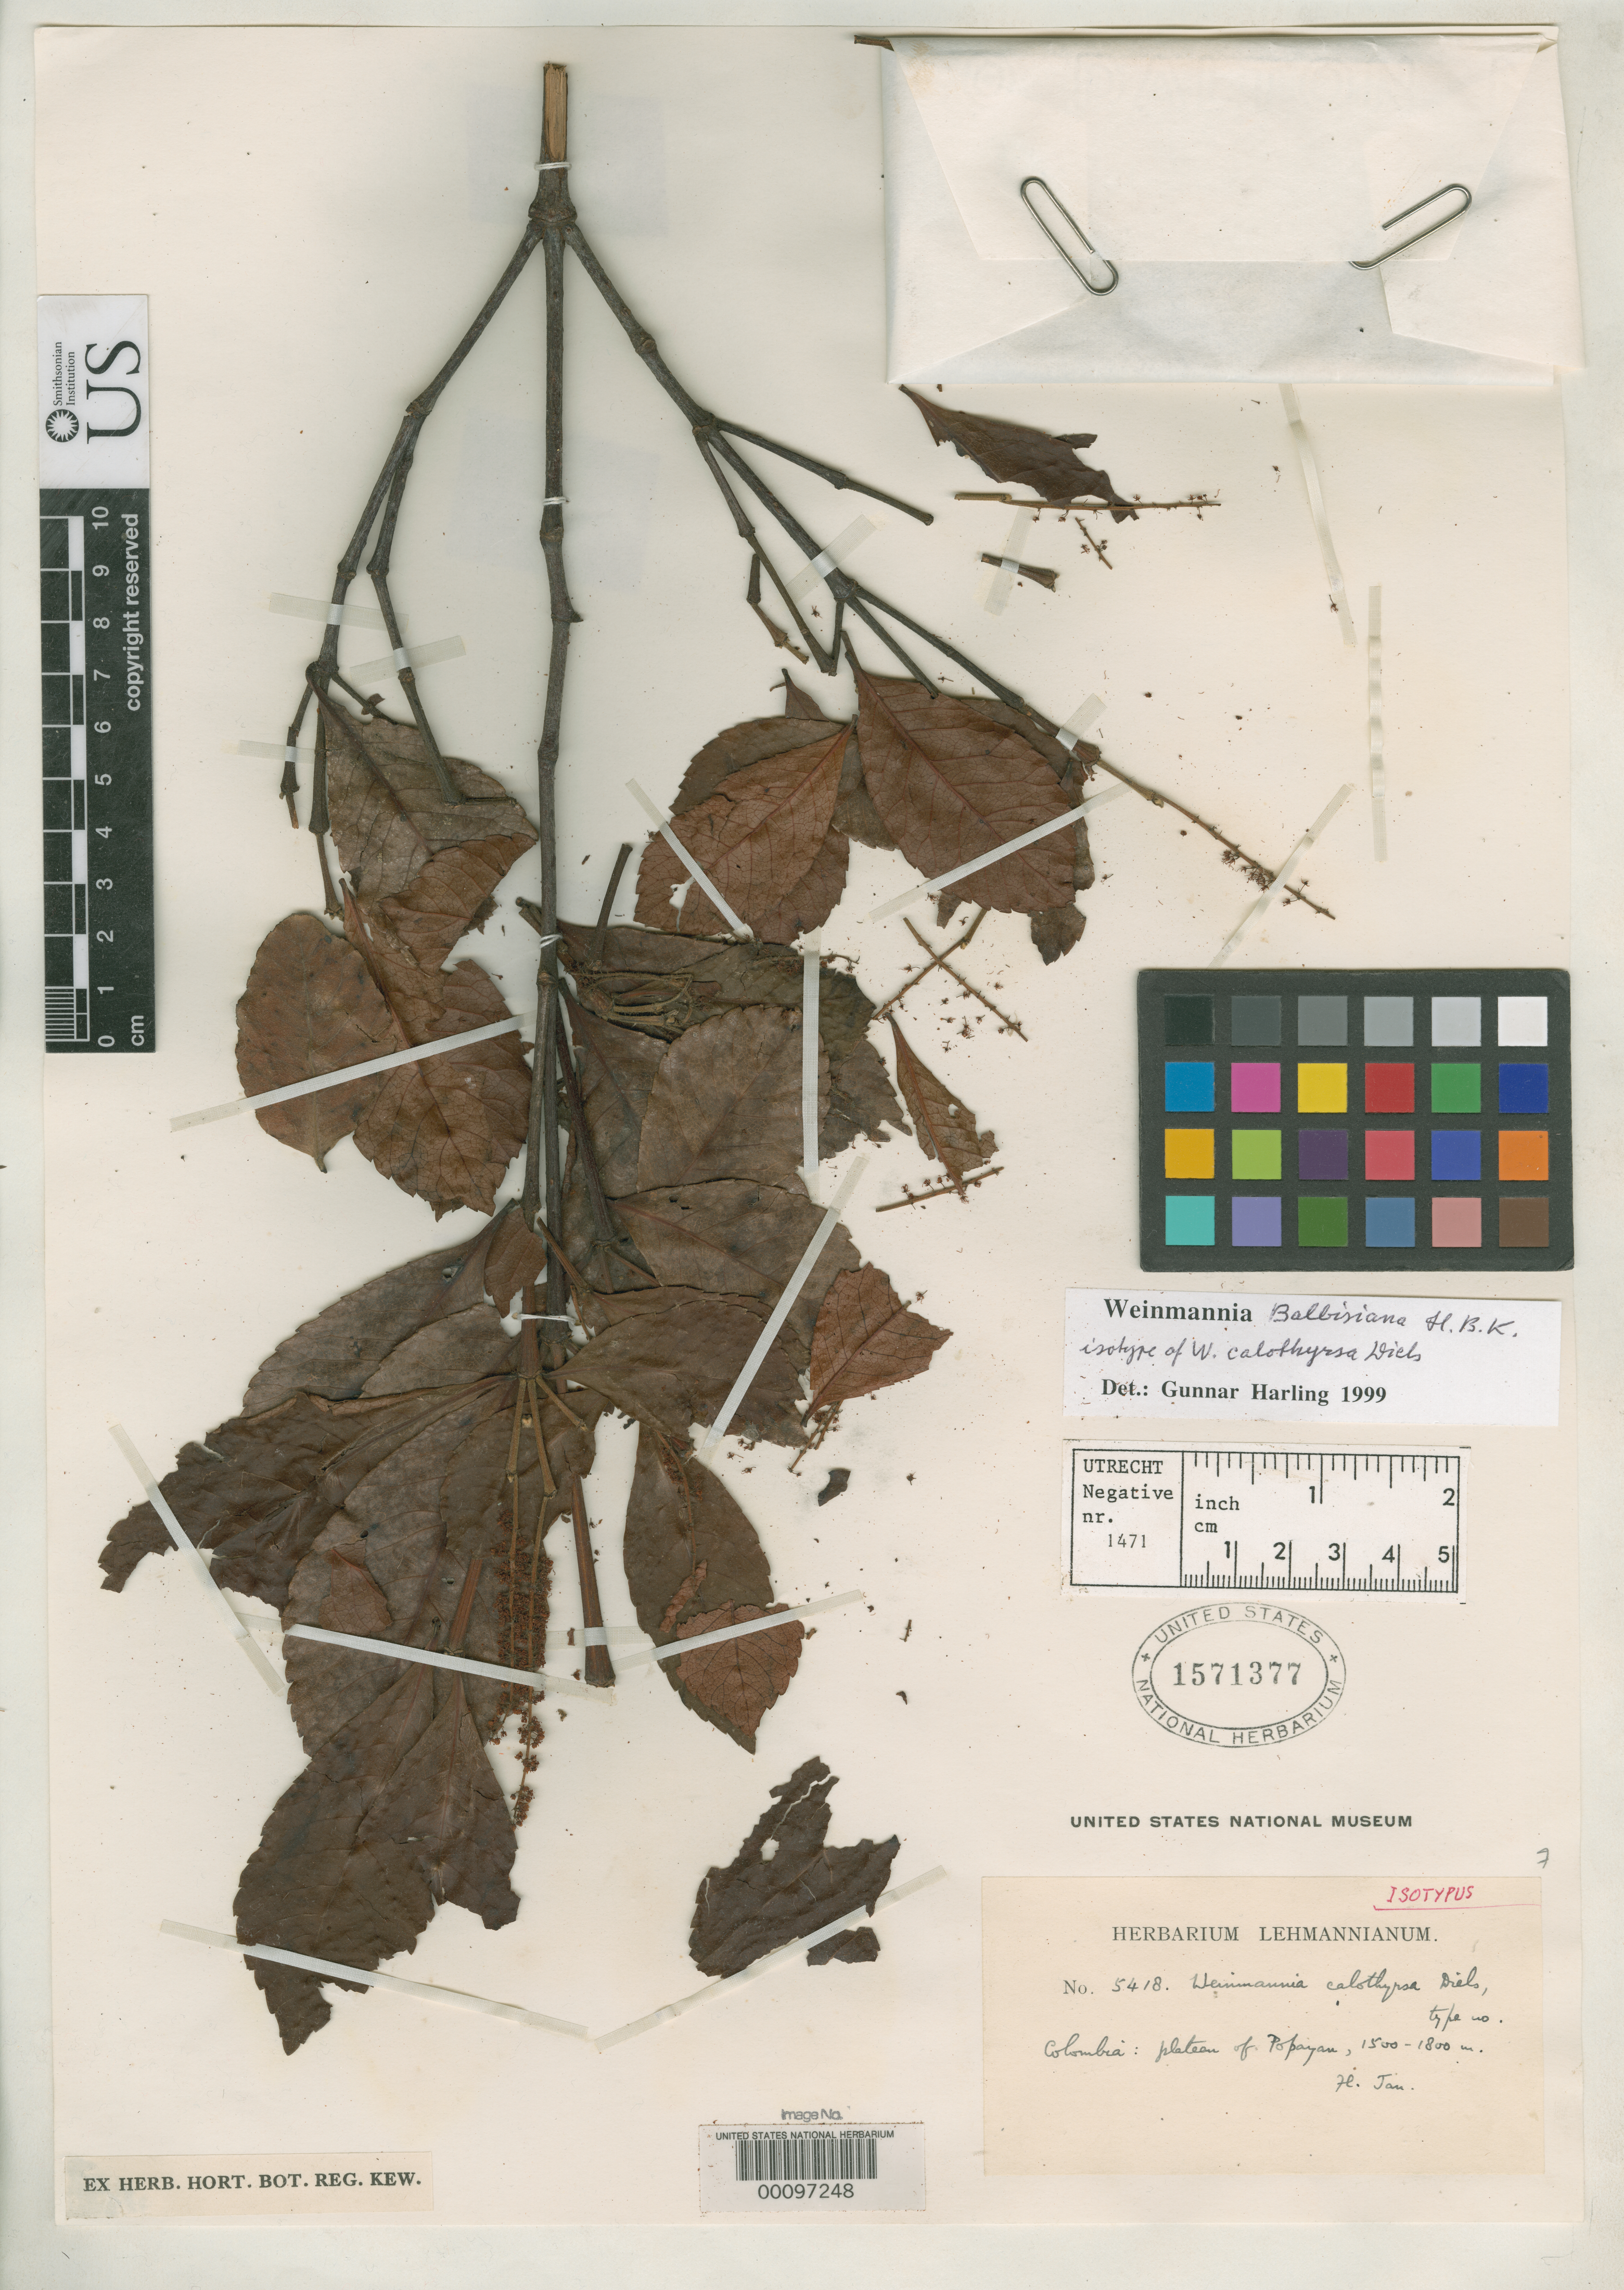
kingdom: Plantae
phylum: Tracheophyta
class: Magnoliopsida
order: Oxalidales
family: Cunoniaceae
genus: Weinmannia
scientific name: Weinmannia calothyrsa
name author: Diels in Urb.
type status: Isotype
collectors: F. C. Lehmann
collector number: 5418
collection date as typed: Jan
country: Colombia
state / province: Cauca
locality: Near Popayan.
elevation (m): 1500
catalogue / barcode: US 1571377